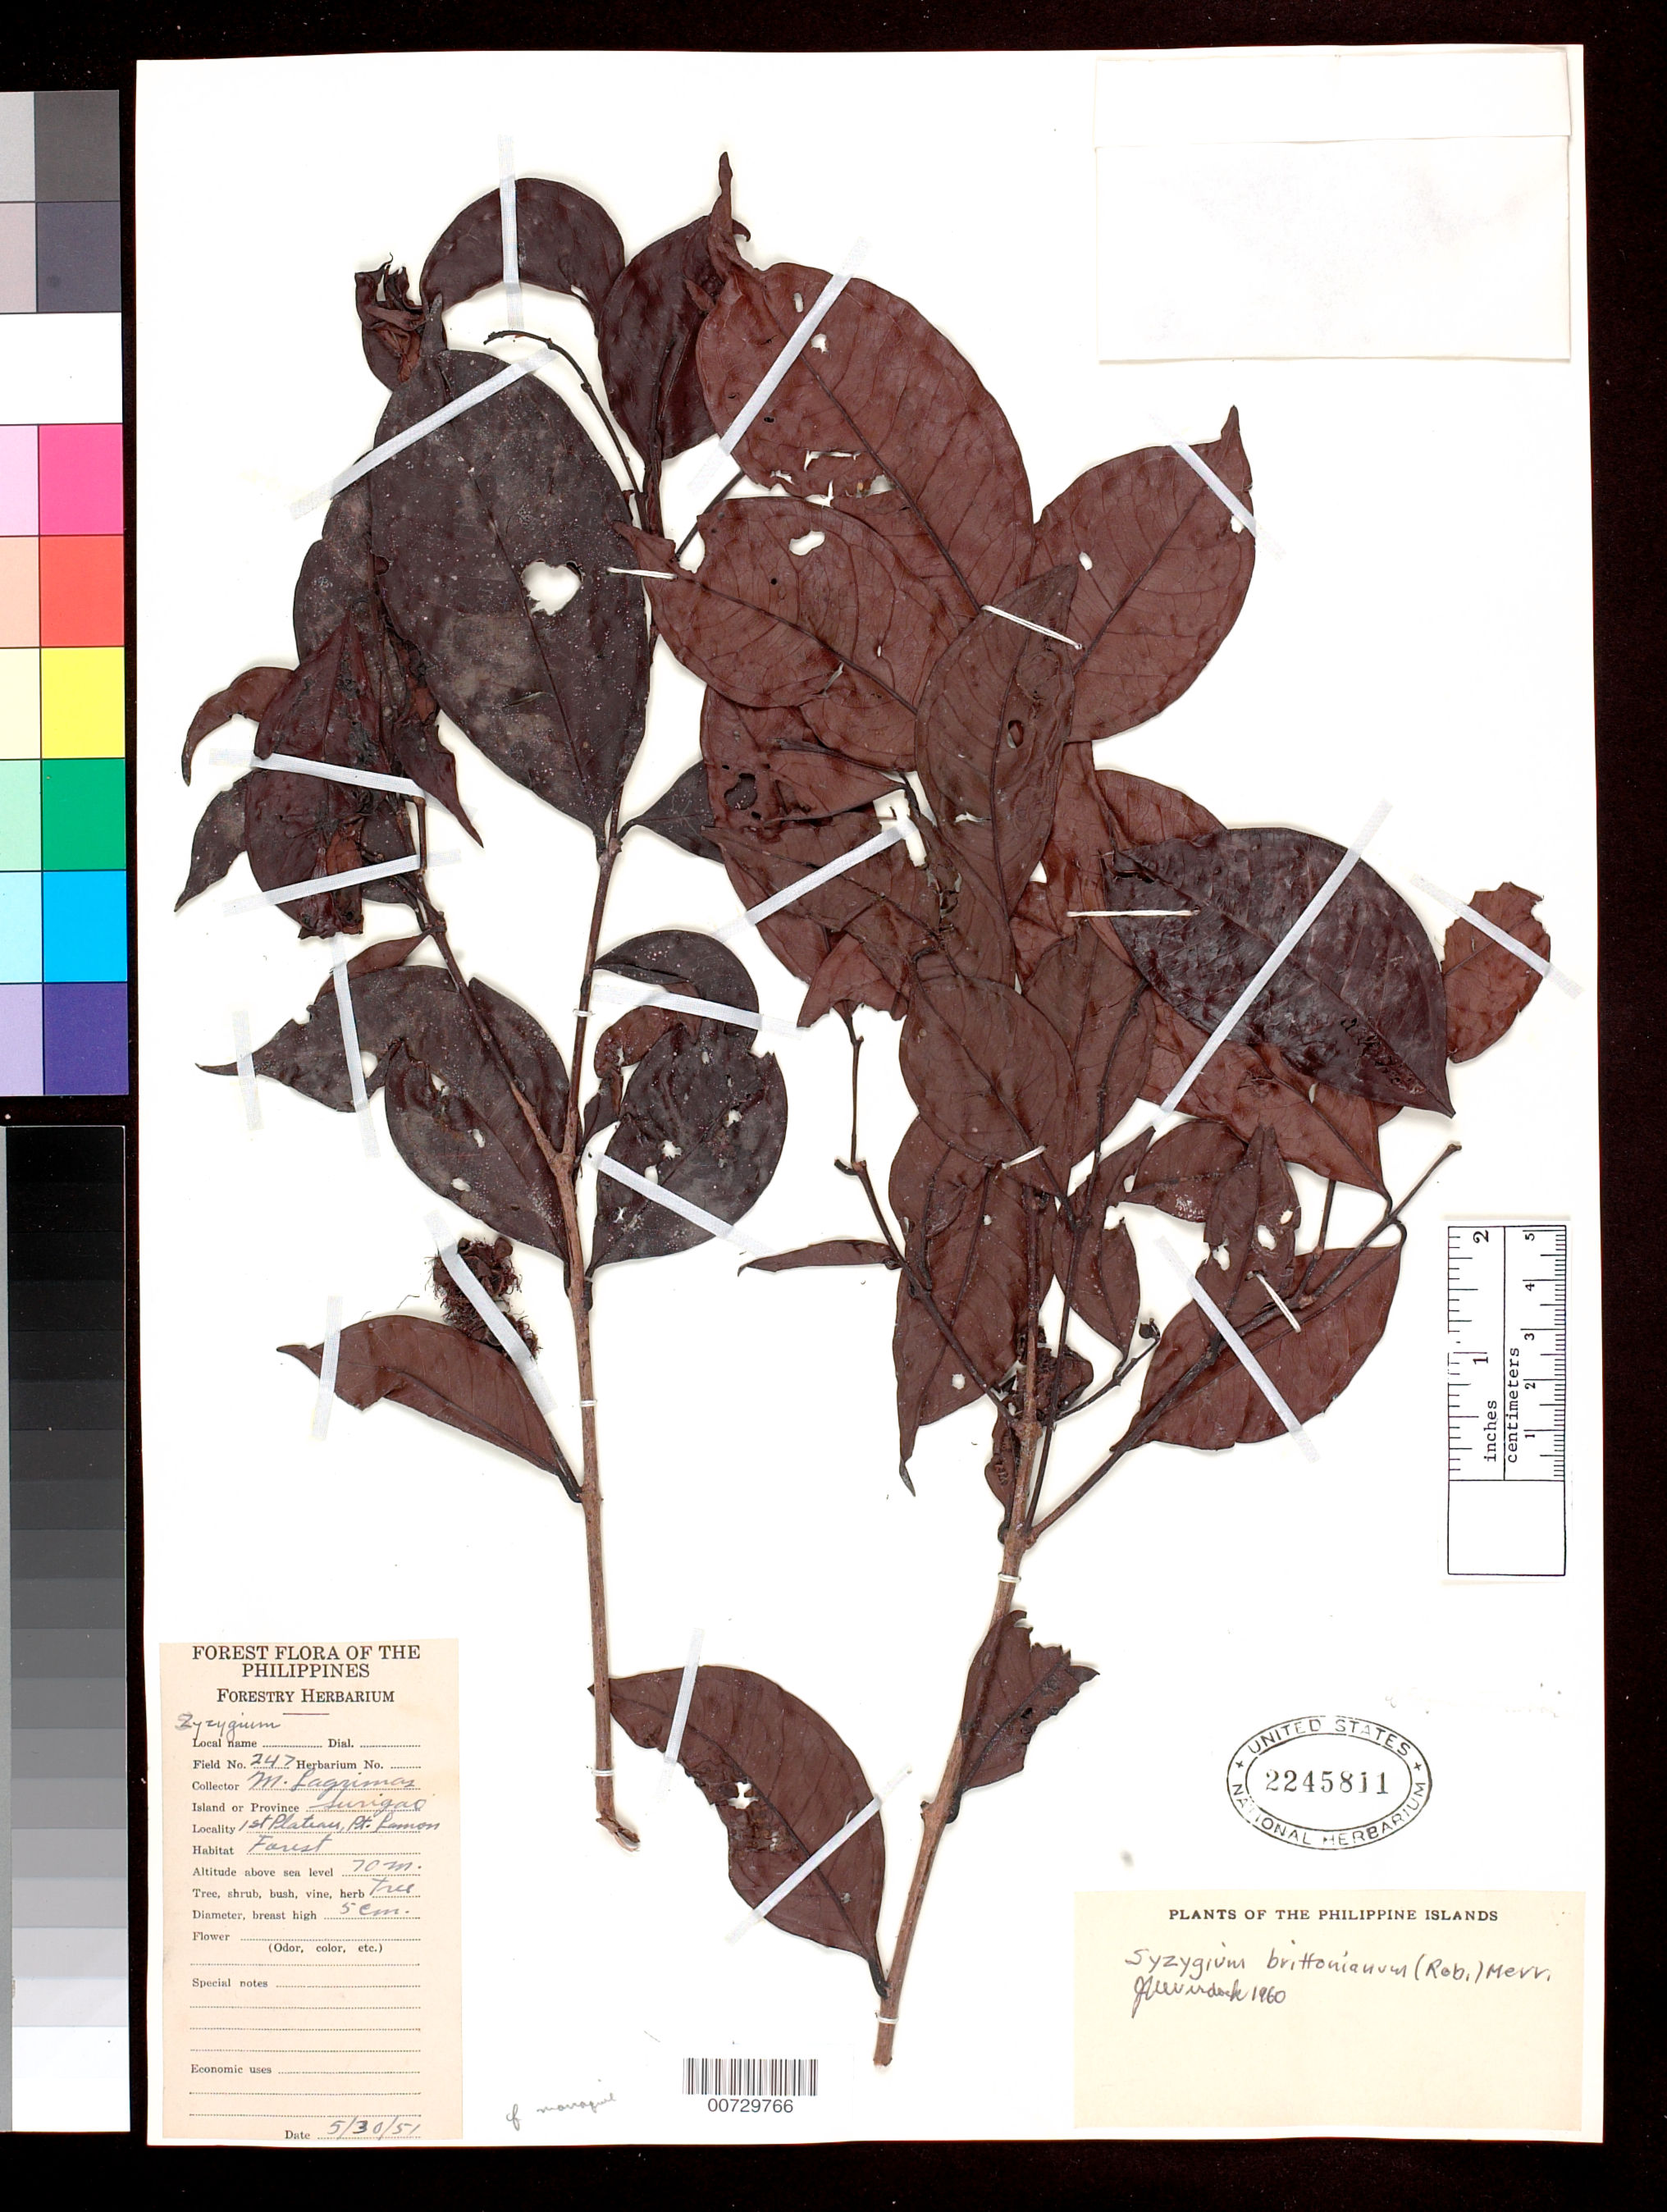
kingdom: Plantae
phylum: Tracheophyta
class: Magnoliopsida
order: Myrtales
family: Myrtaceae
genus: Syzygium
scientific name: Syzygium brittonianum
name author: (C.B. Rob.) Merr.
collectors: M. Lagrimas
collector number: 247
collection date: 1951-06-30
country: Philippines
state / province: Caraga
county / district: Surigao del Norte / Surigao del Sur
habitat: Forest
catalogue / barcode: US 2245811